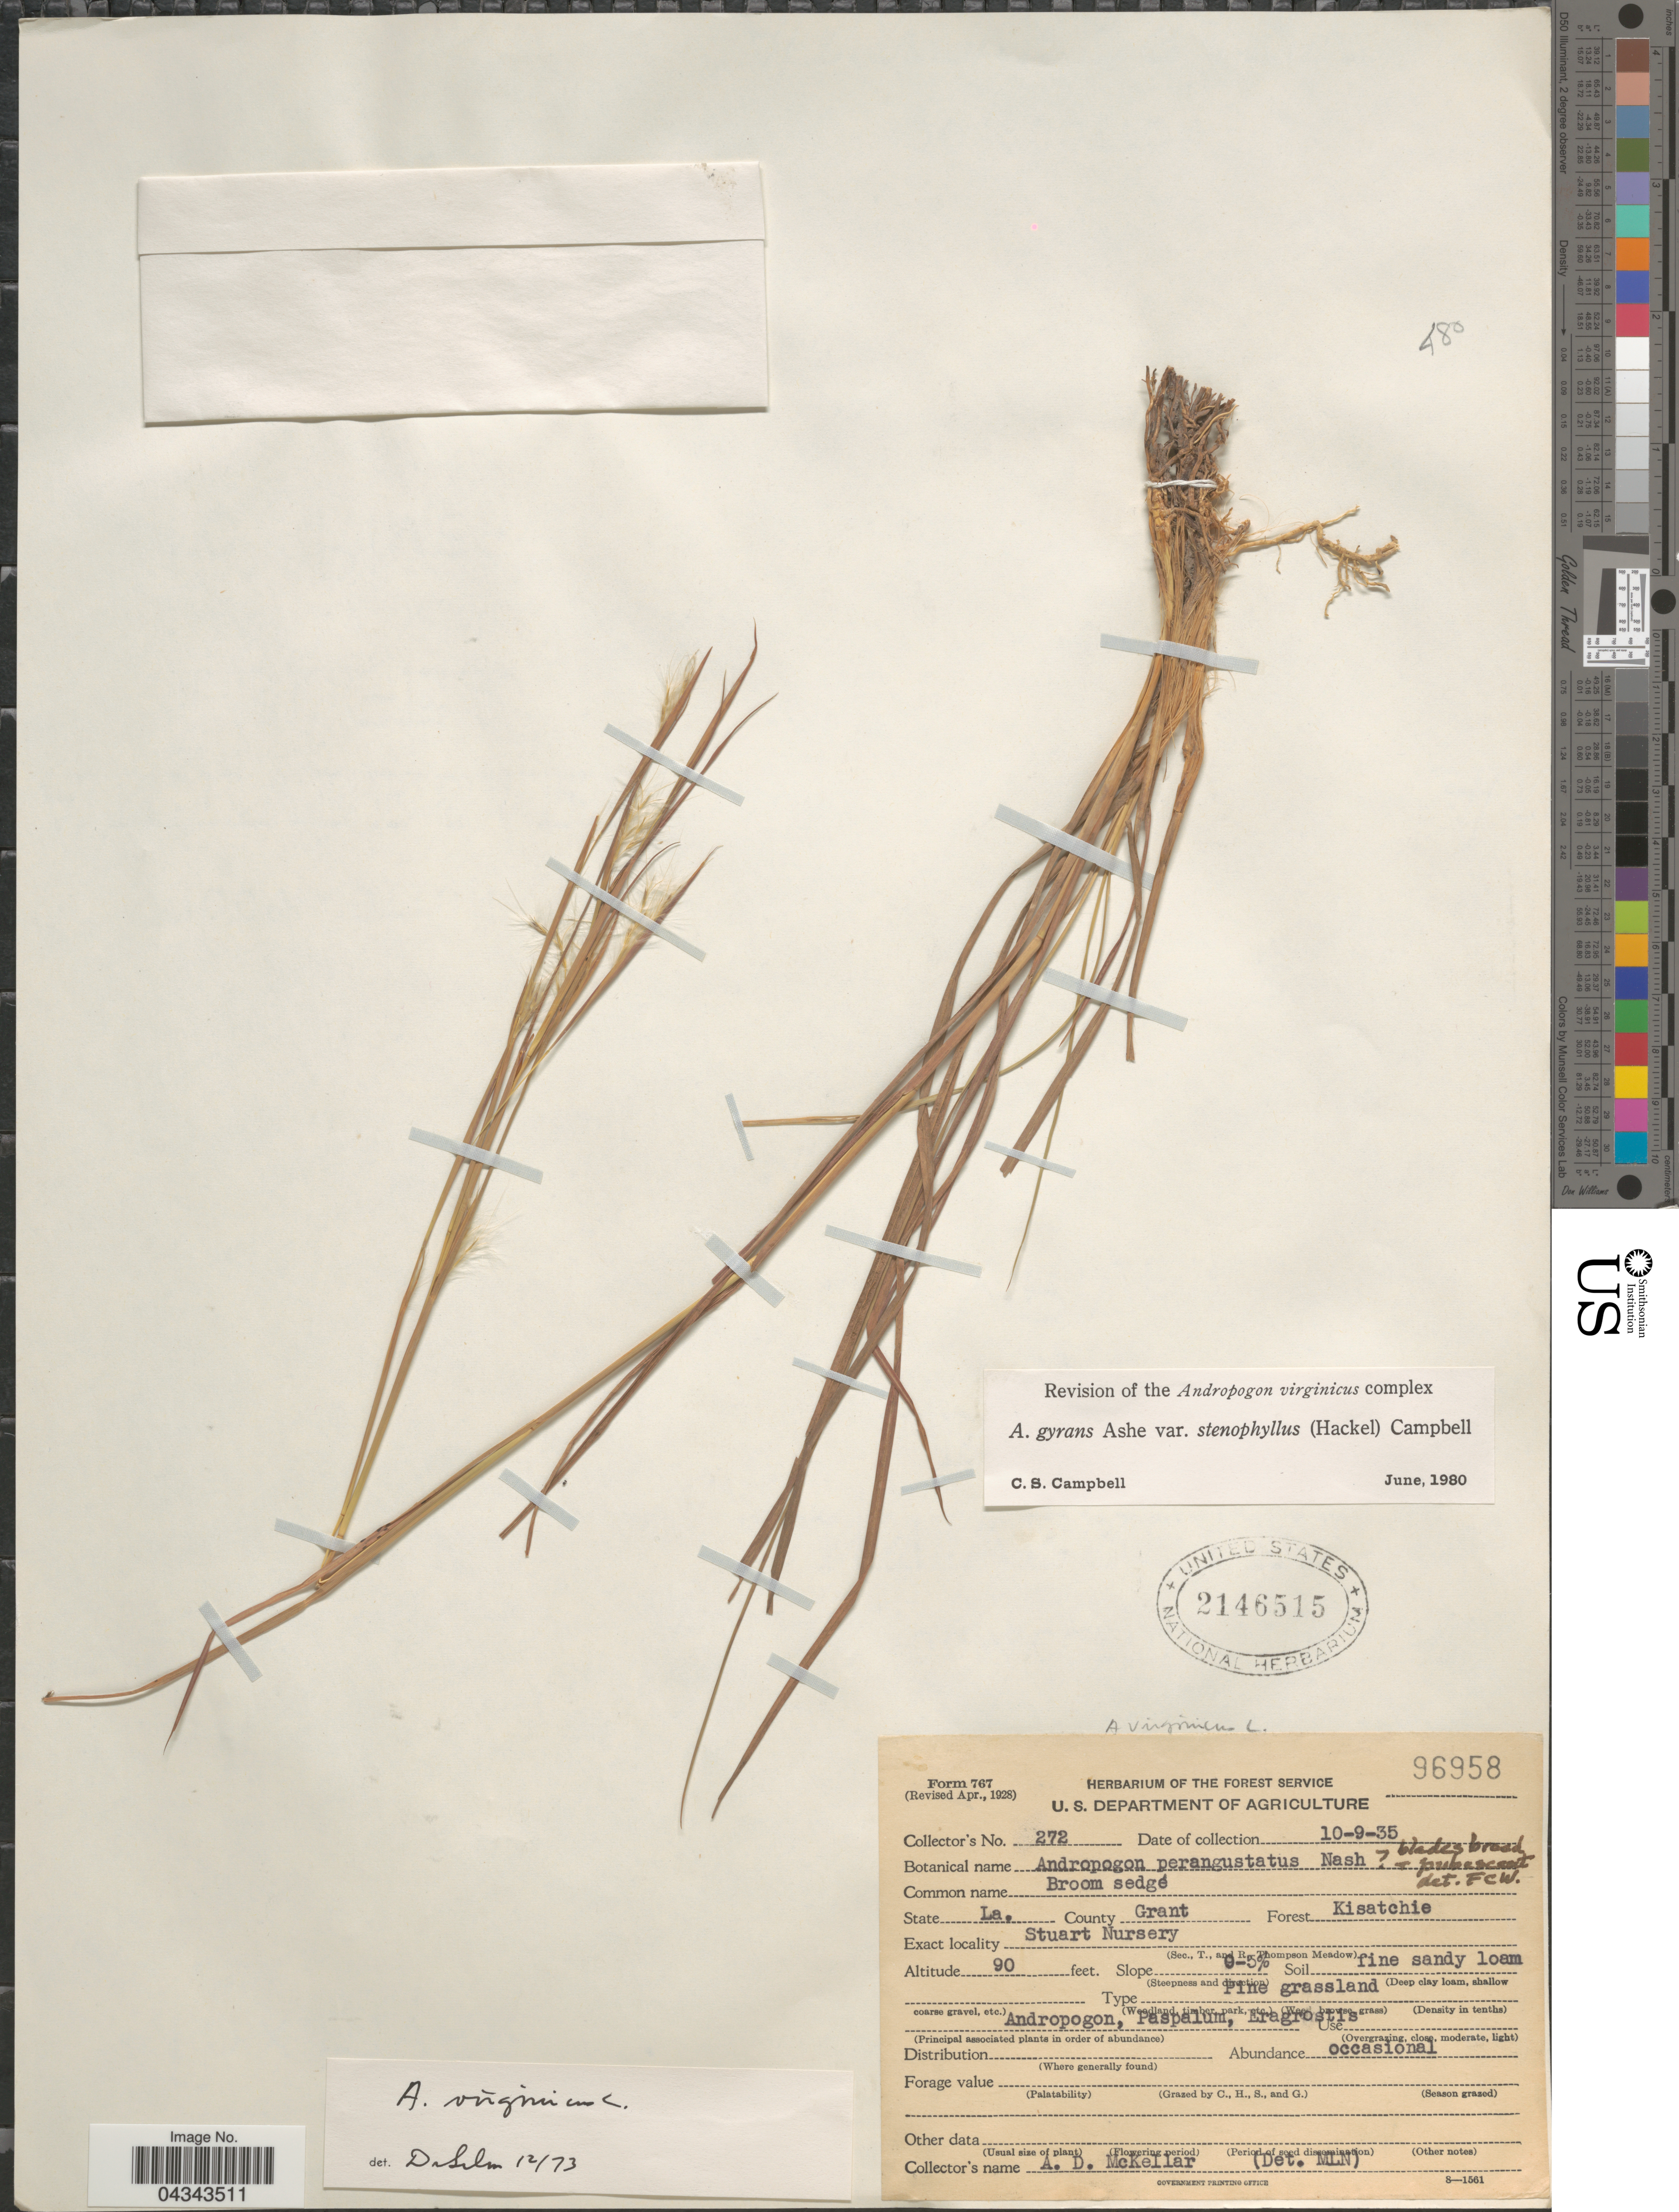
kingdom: Plantae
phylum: Tracheophyta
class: Liliopsida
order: Poales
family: Poaceae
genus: Andropogon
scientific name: Andropogon gyrans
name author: Ashe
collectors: A. McKellar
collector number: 272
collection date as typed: Transcribed d/m/y: 9/10/35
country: United States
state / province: Louisiana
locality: Broom sedge. County Grant. Forest Kisatchie. Stuart Nursery.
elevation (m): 27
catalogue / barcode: US 2146515